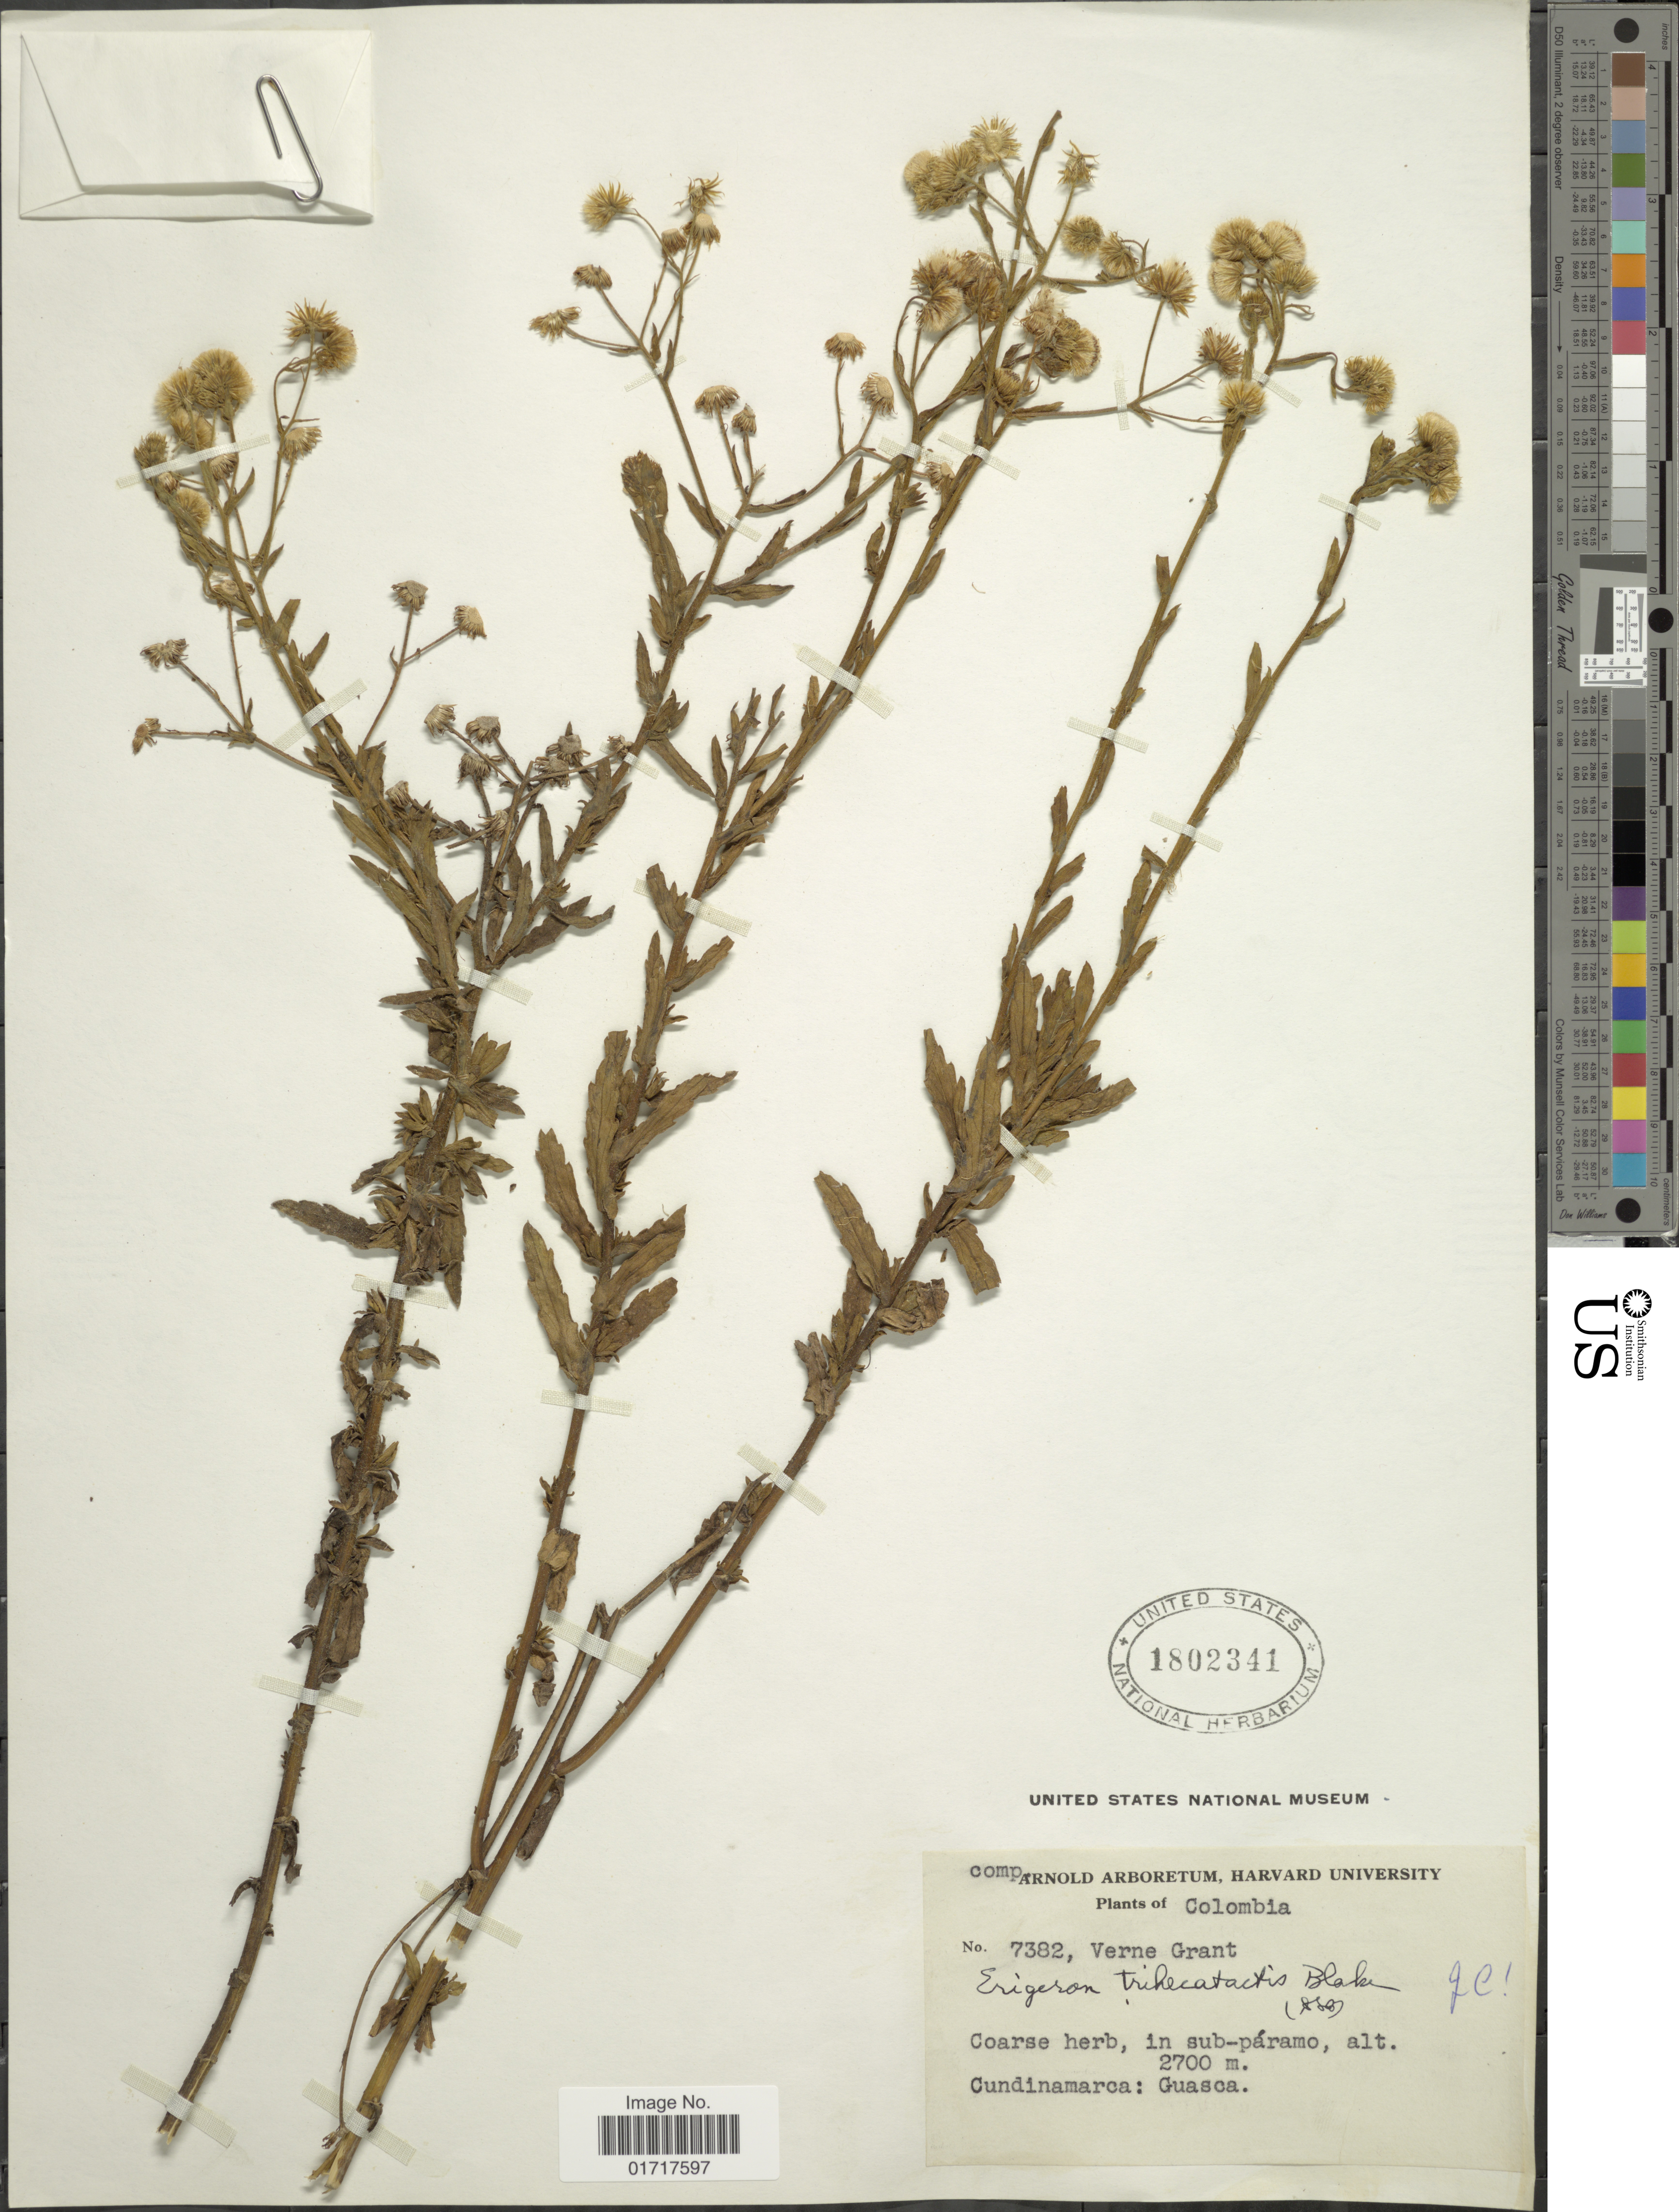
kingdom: Plantae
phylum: Tracheophyta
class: Magnoliopsida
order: Asterales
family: Asteraceae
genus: Conyza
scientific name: Conyza trihecatactis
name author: (S.F. Blake) Cuatrec.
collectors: V. Grant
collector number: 7382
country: Colombia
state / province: Cundinamarca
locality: Colombia. Cundinamarca: Guasca.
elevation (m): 2700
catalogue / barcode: US 1802341